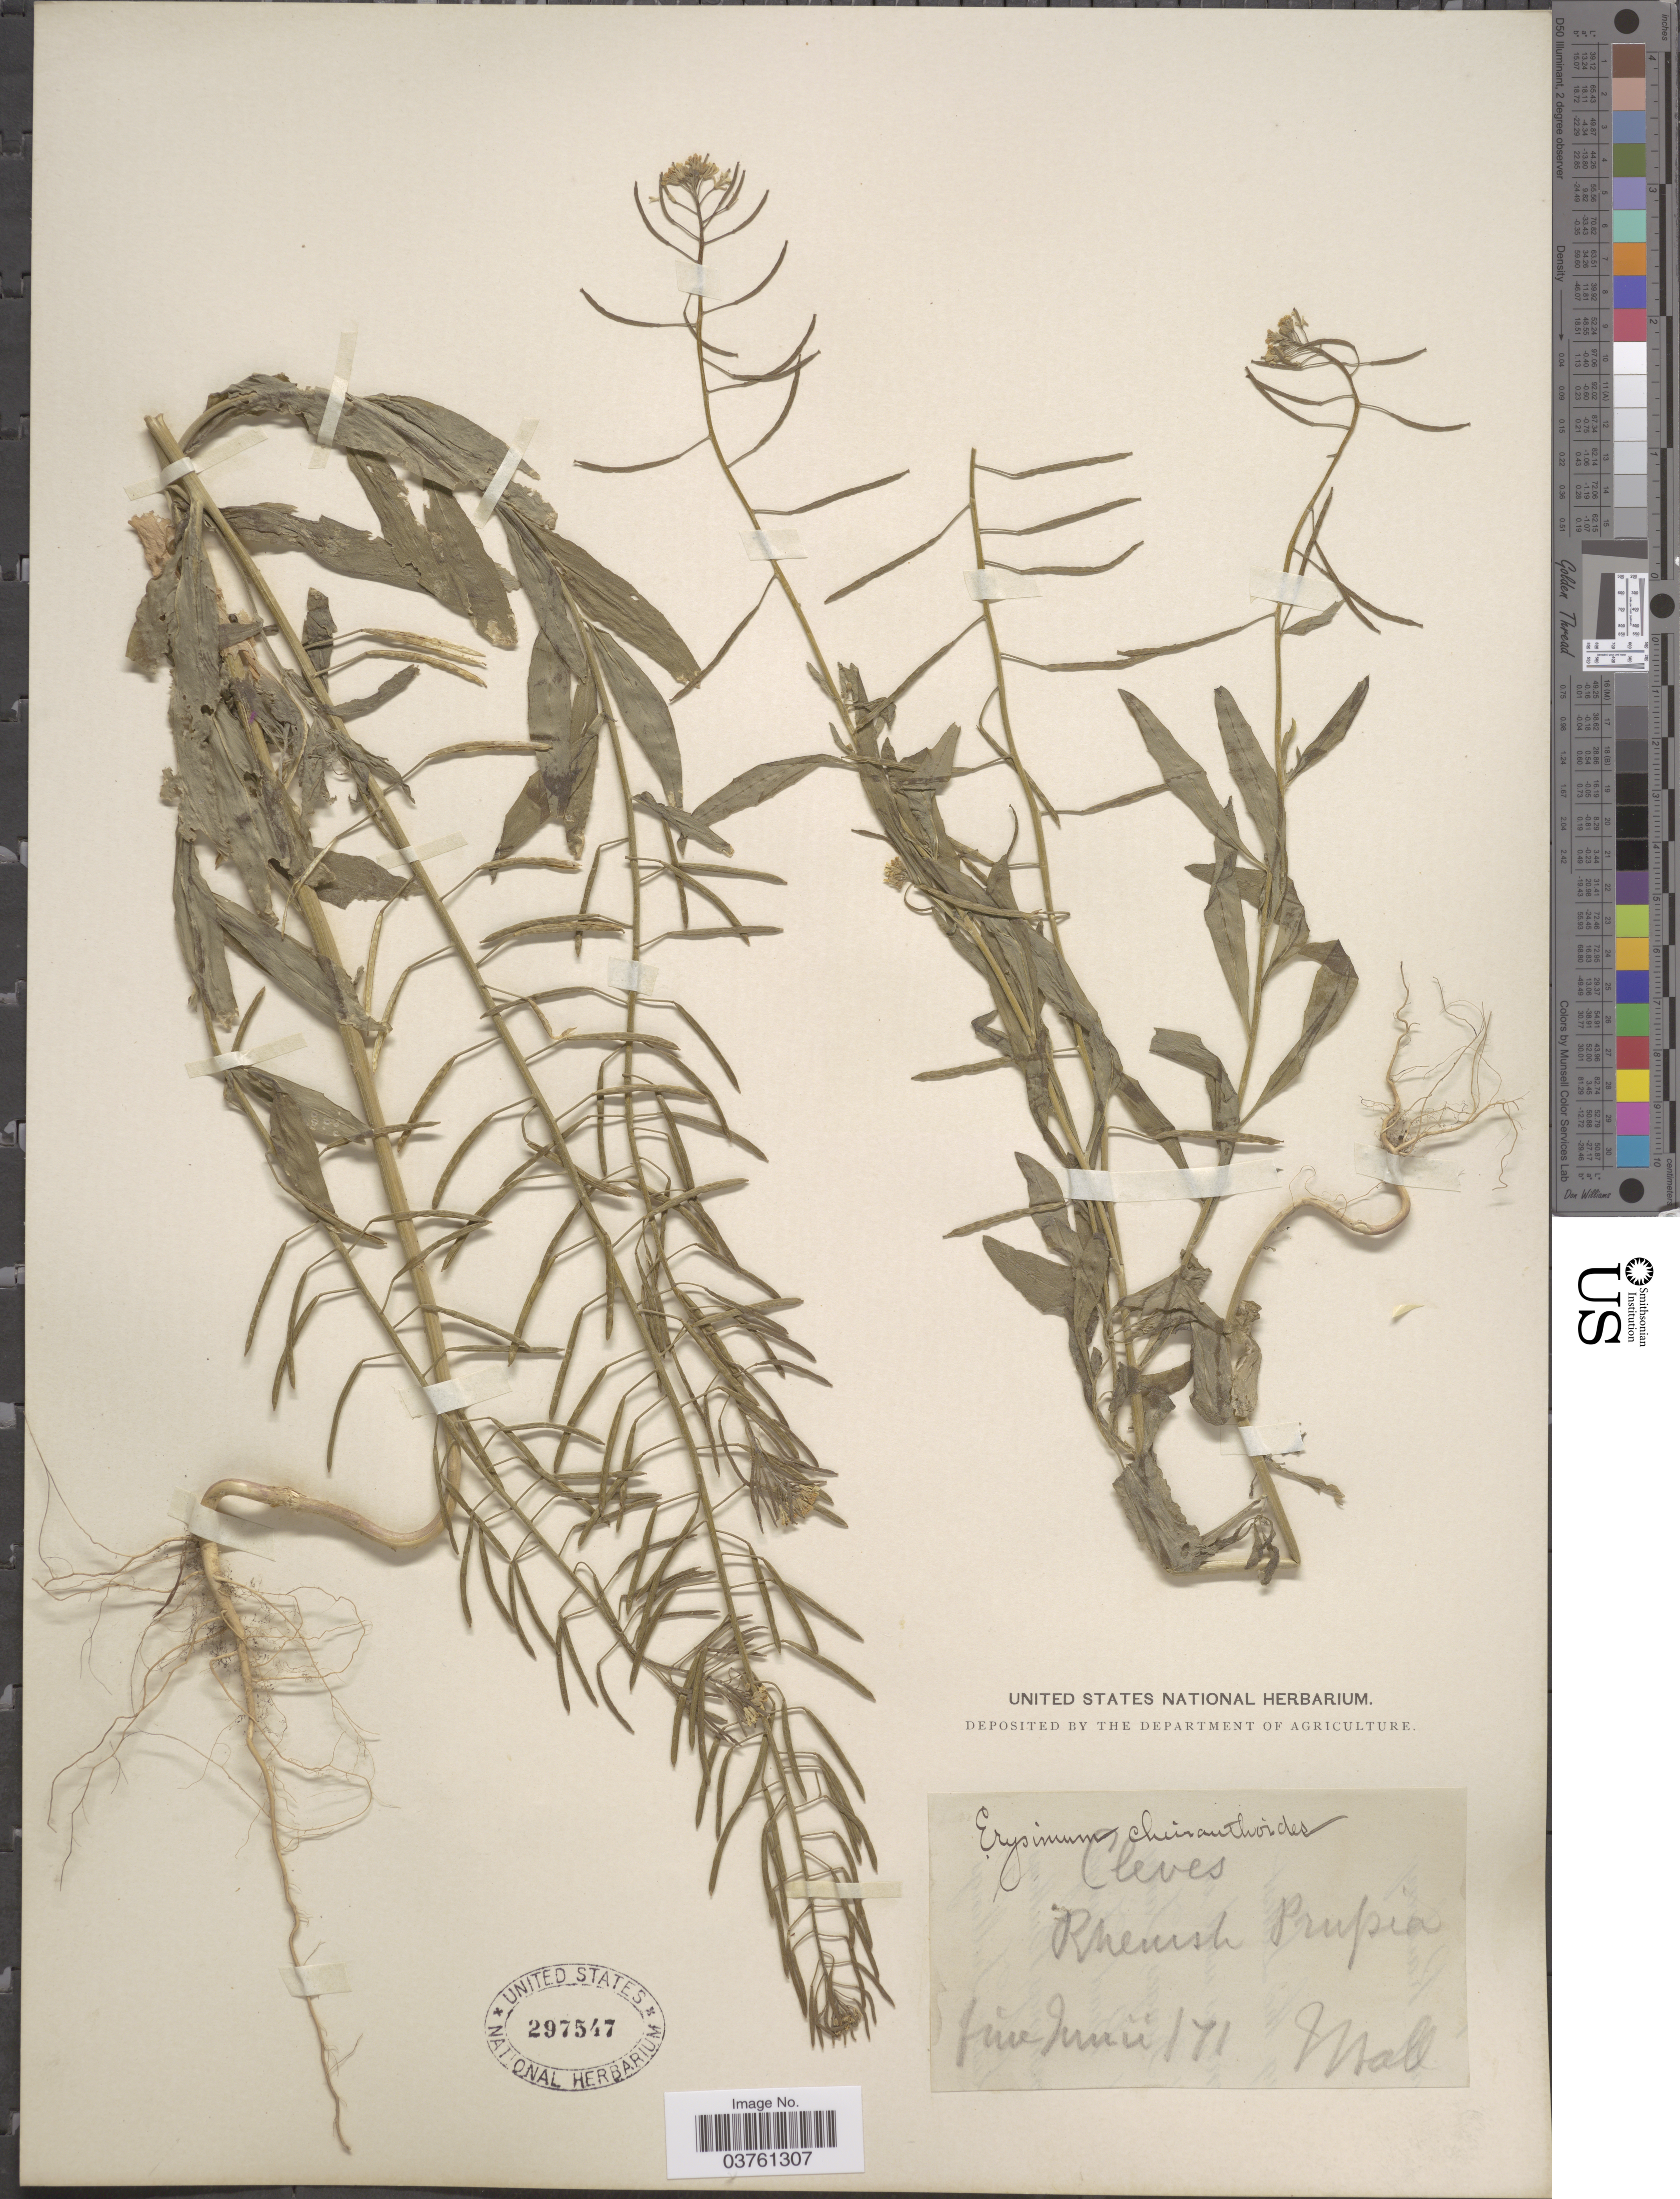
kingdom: Plantae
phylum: Tracheophyta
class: Magnoliopsida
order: Brassicales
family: Brassicaceae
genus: Erysimum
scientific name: Erysimum cheiranthoides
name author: L.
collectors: J. Ball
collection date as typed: Transcribed d/m/y: /6/71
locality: Rhenish Prussia.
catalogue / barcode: US 297547